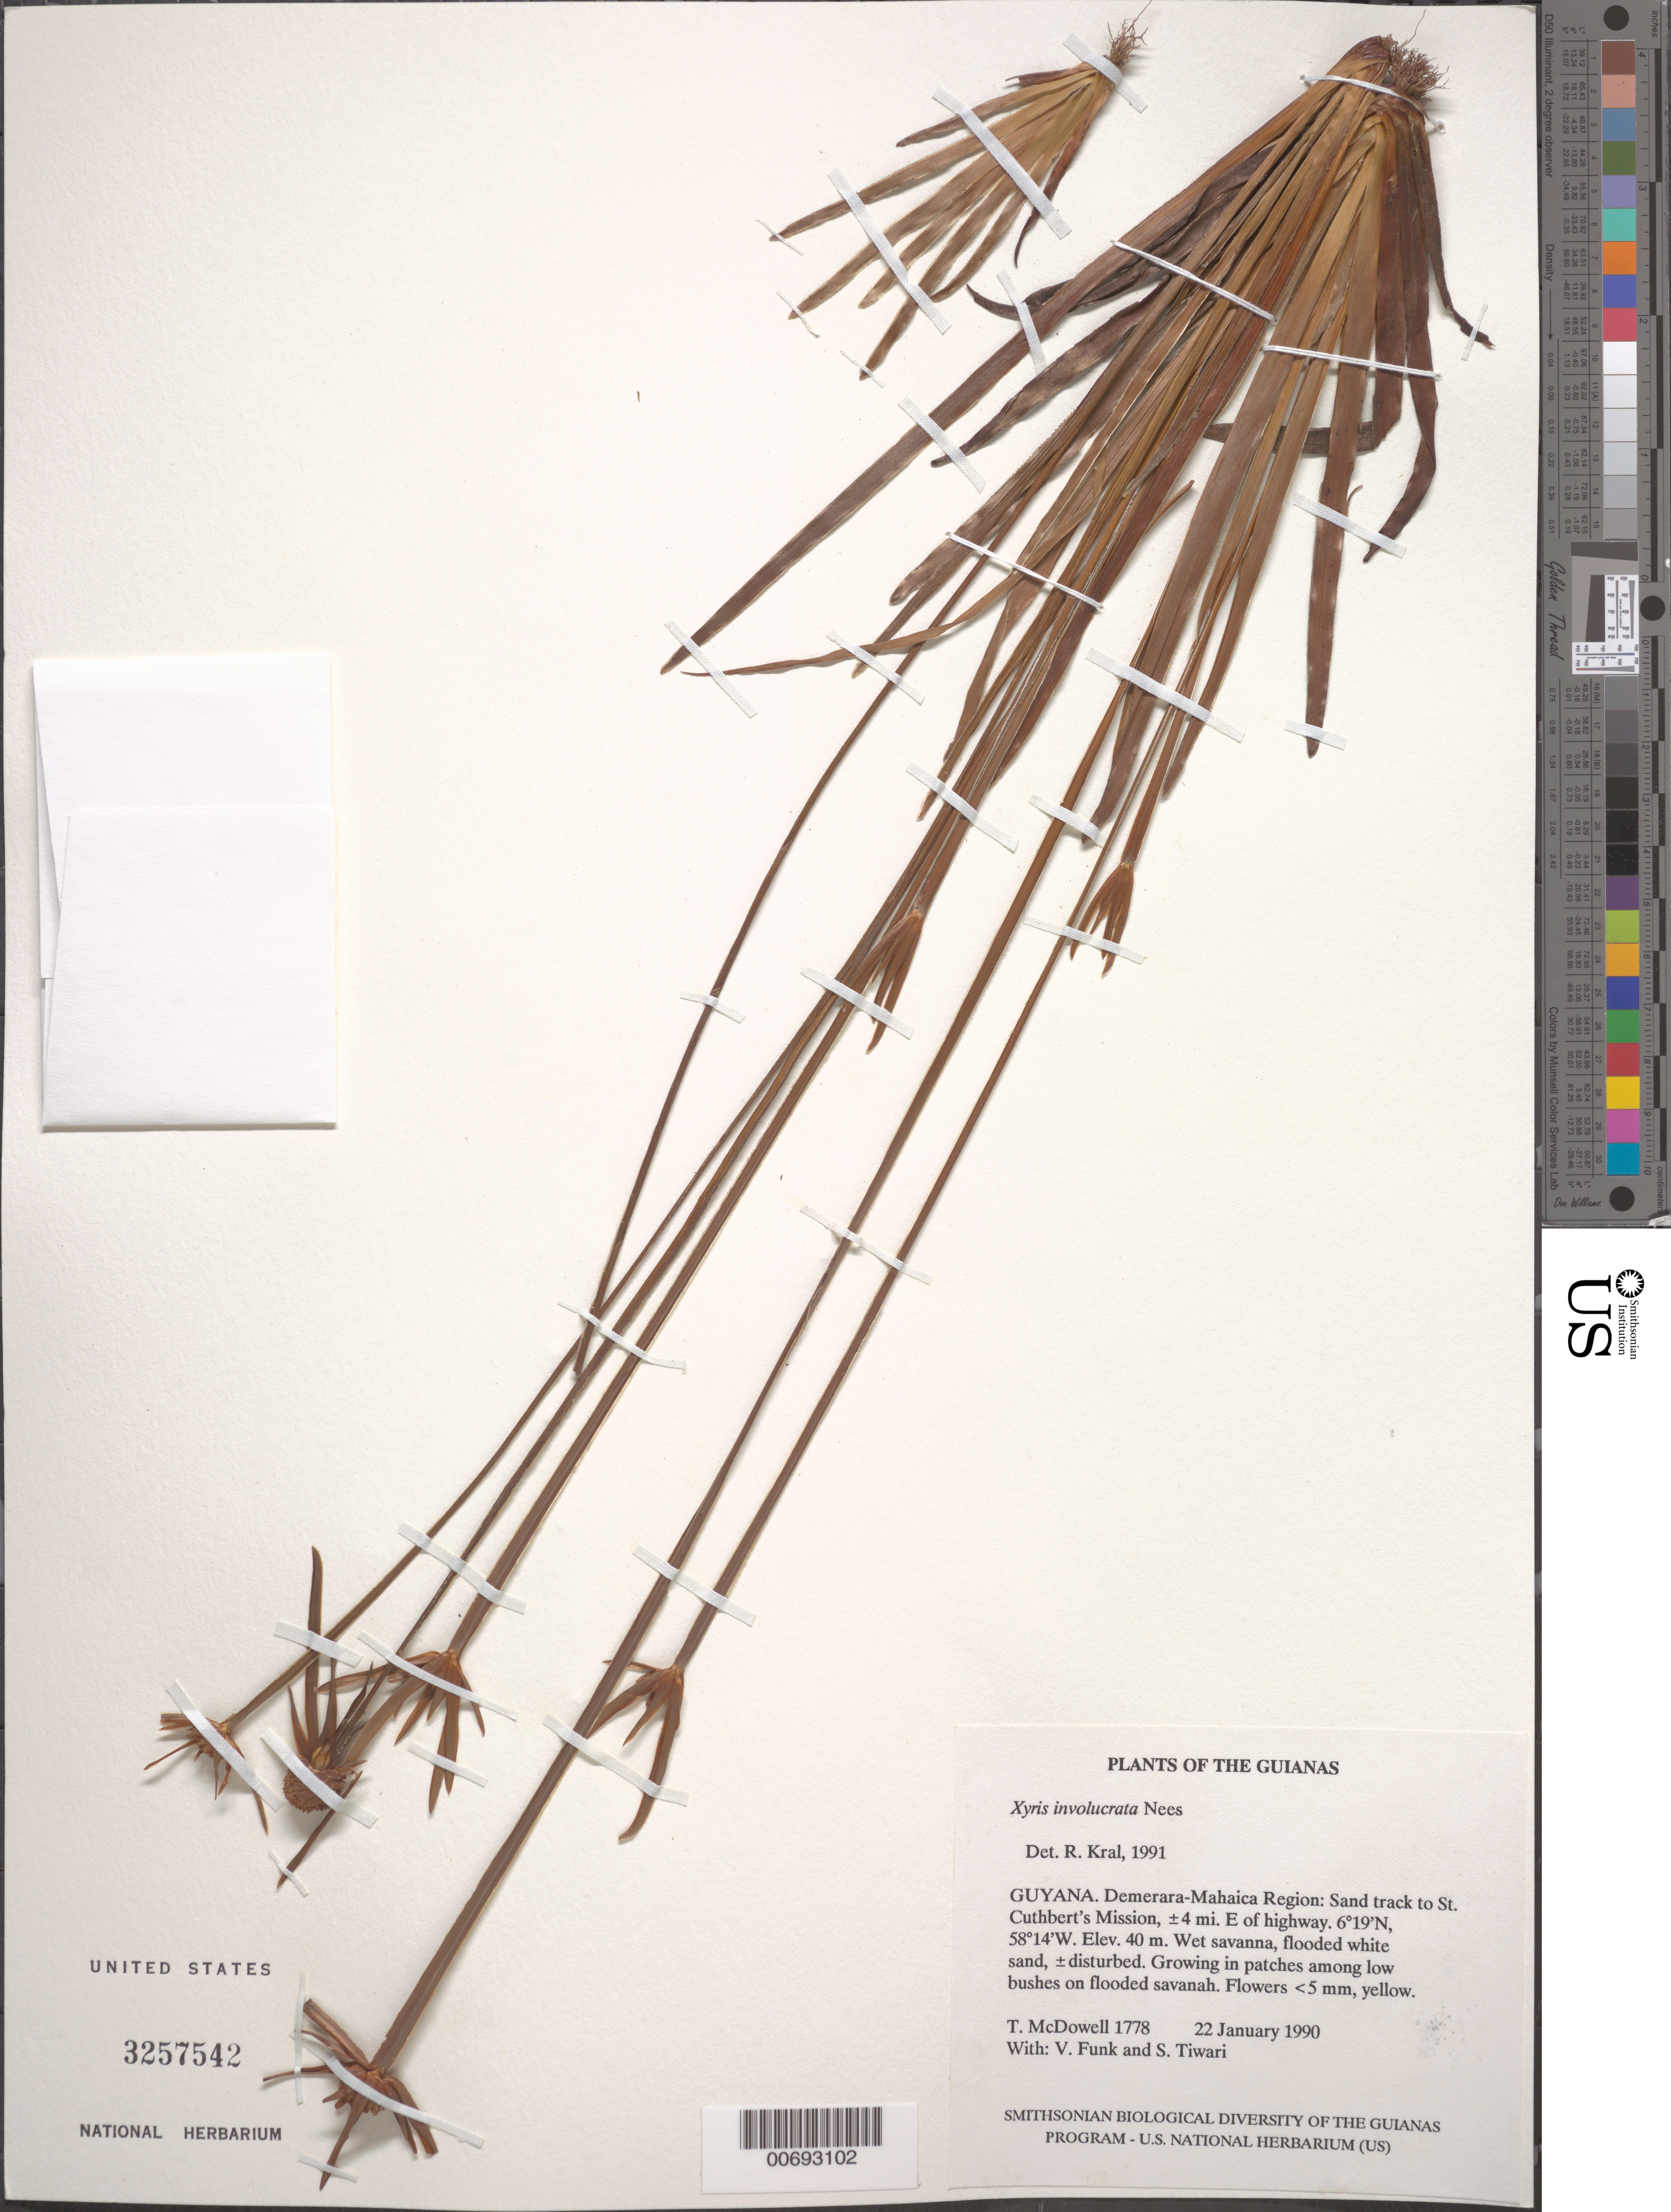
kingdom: Plantae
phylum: Tracheophyta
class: Liliopsida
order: Poales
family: Xyridaceae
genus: Xyris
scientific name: Xyris involucrata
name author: Nees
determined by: Kral, Robert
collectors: T. McDowell, V. Funk & S. Tiwari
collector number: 1778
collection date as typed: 22 January 1990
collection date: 1990-01-22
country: Guyana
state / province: Demerara-Mahaica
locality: Sand track to St. Cuthbert's Mission, ±4 miles East of highway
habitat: Wet savanna, flooded white sand, ±disturbed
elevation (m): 40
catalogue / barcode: US 3257542